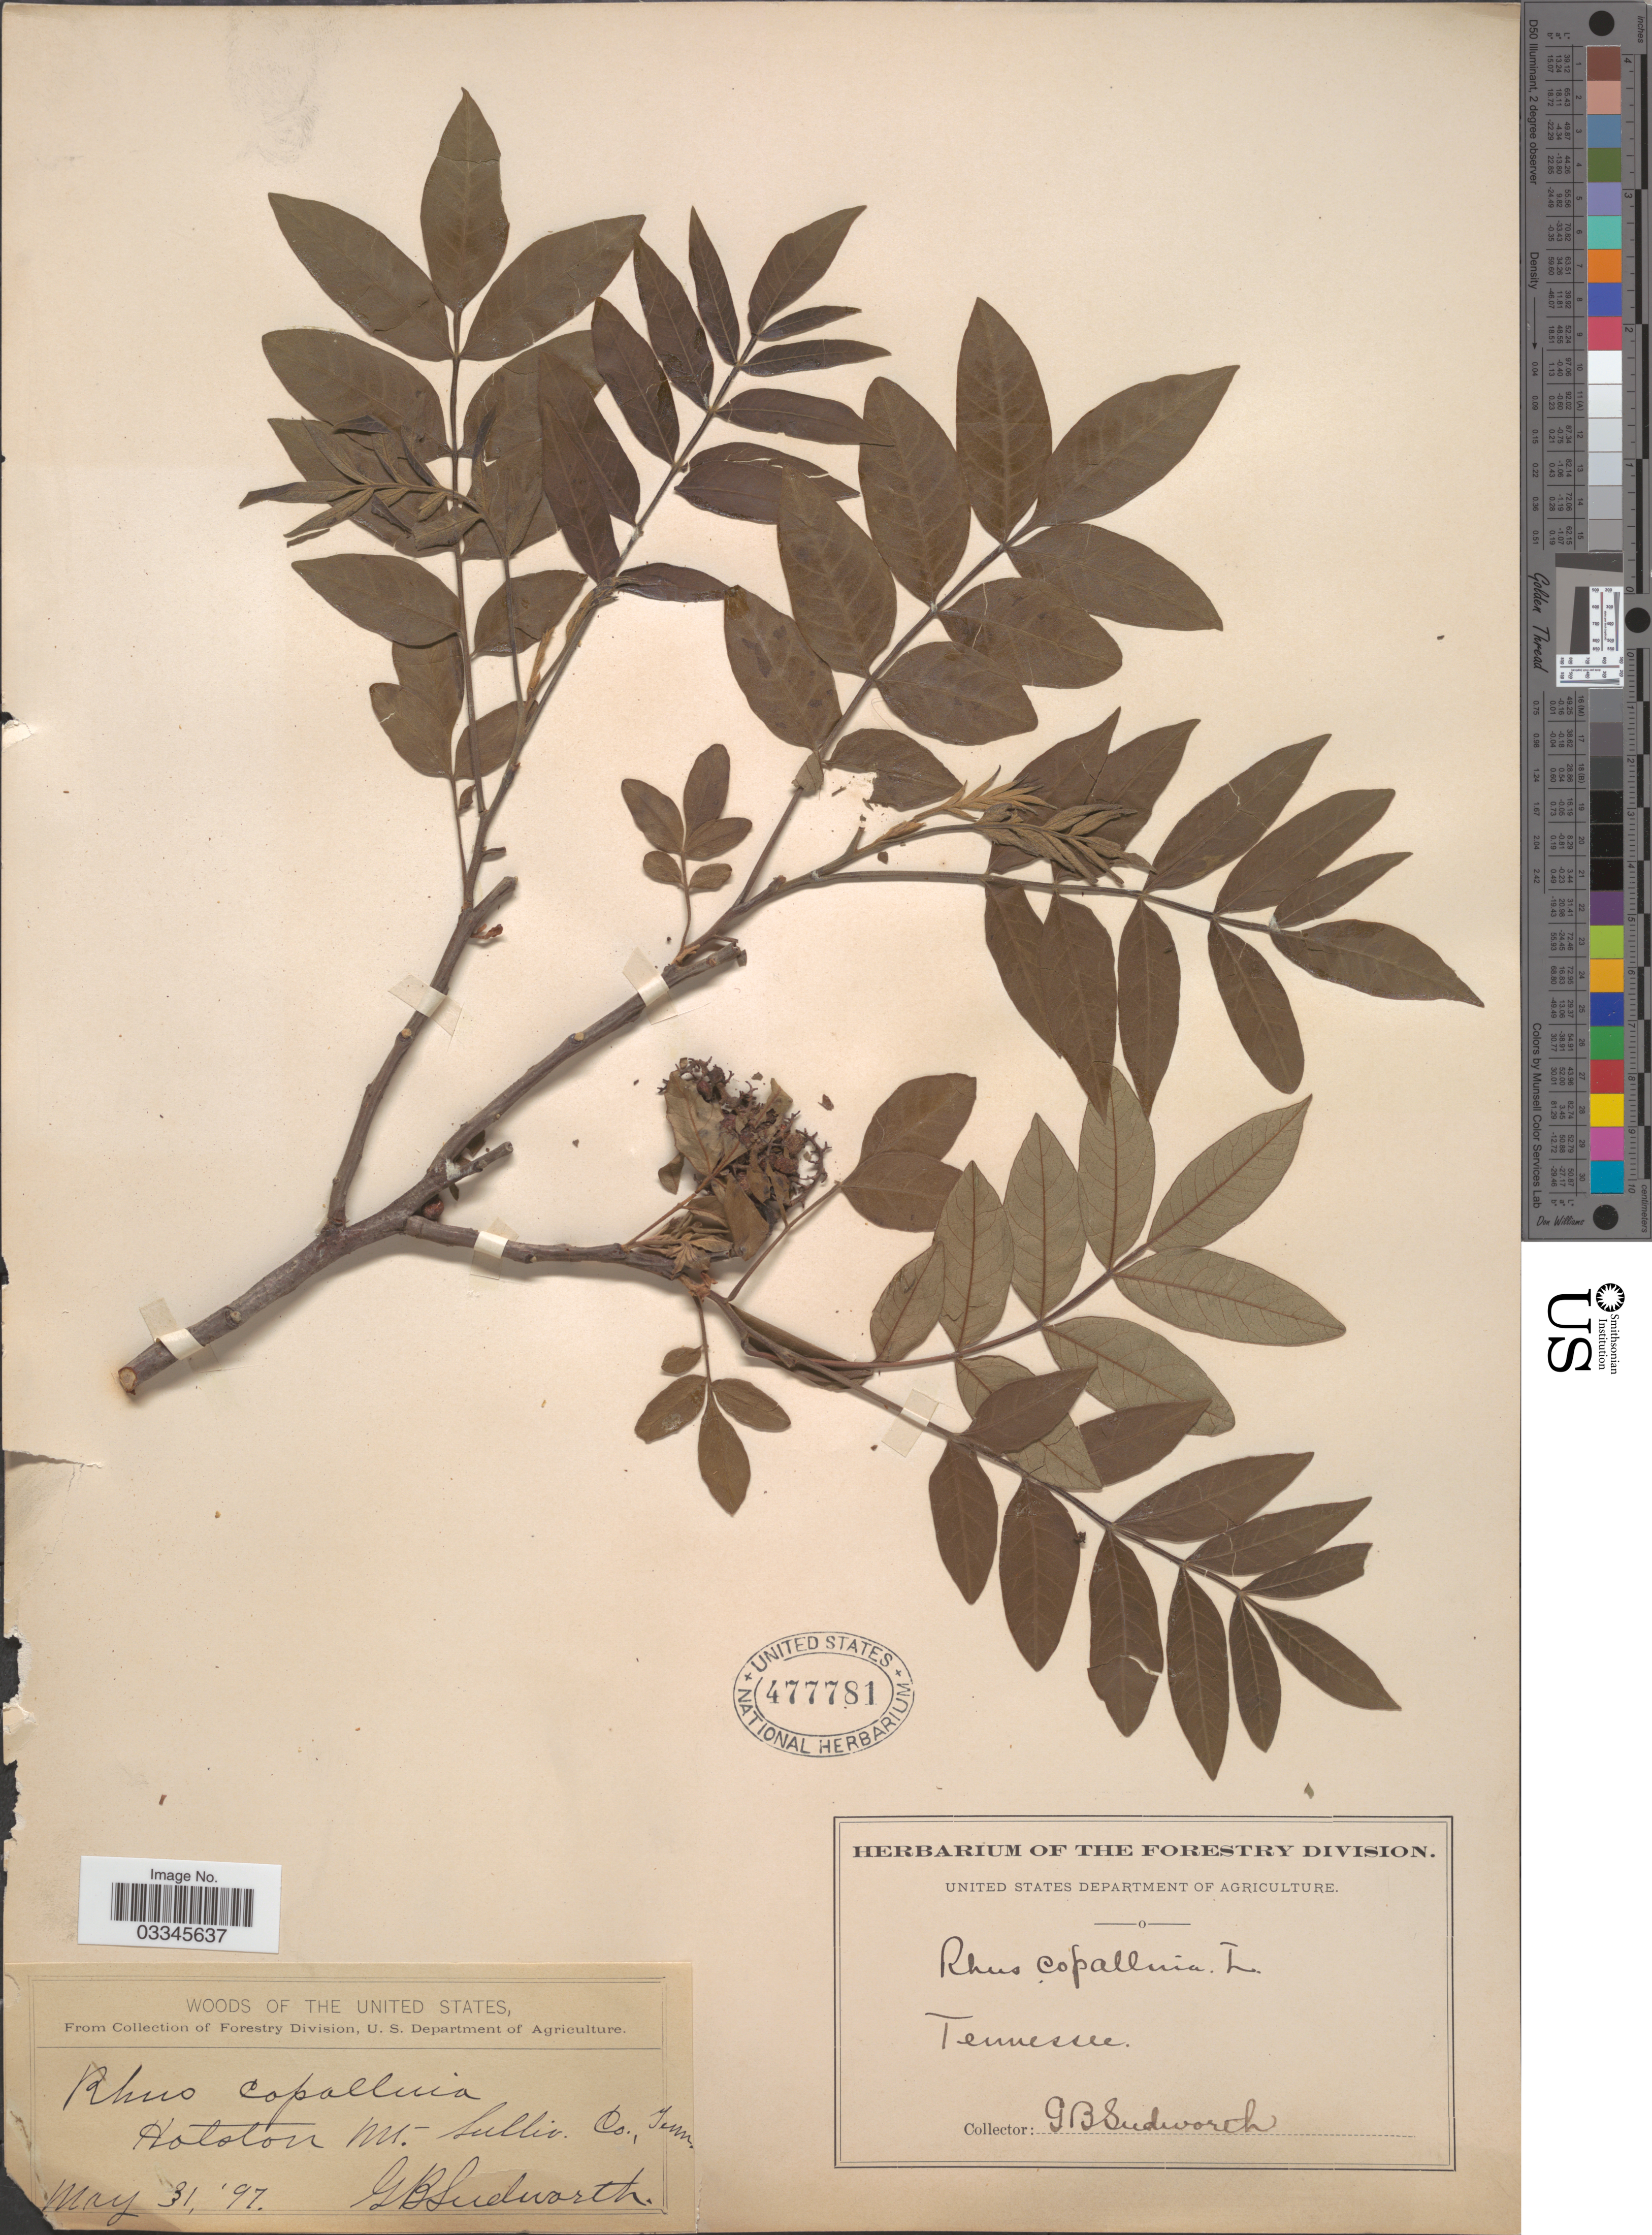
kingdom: Plantae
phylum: Tracheophyta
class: Magnoliopsida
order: Sapindales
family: Anacardiaceae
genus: Rhus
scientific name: Rhus copallinum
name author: L.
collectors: G. B. Sudworth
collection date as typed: Transcribed d/m/y: 31/5/97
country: United States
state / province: Tennessee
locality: Holston Mt. Sulliv. Co.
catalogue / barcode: US 477781